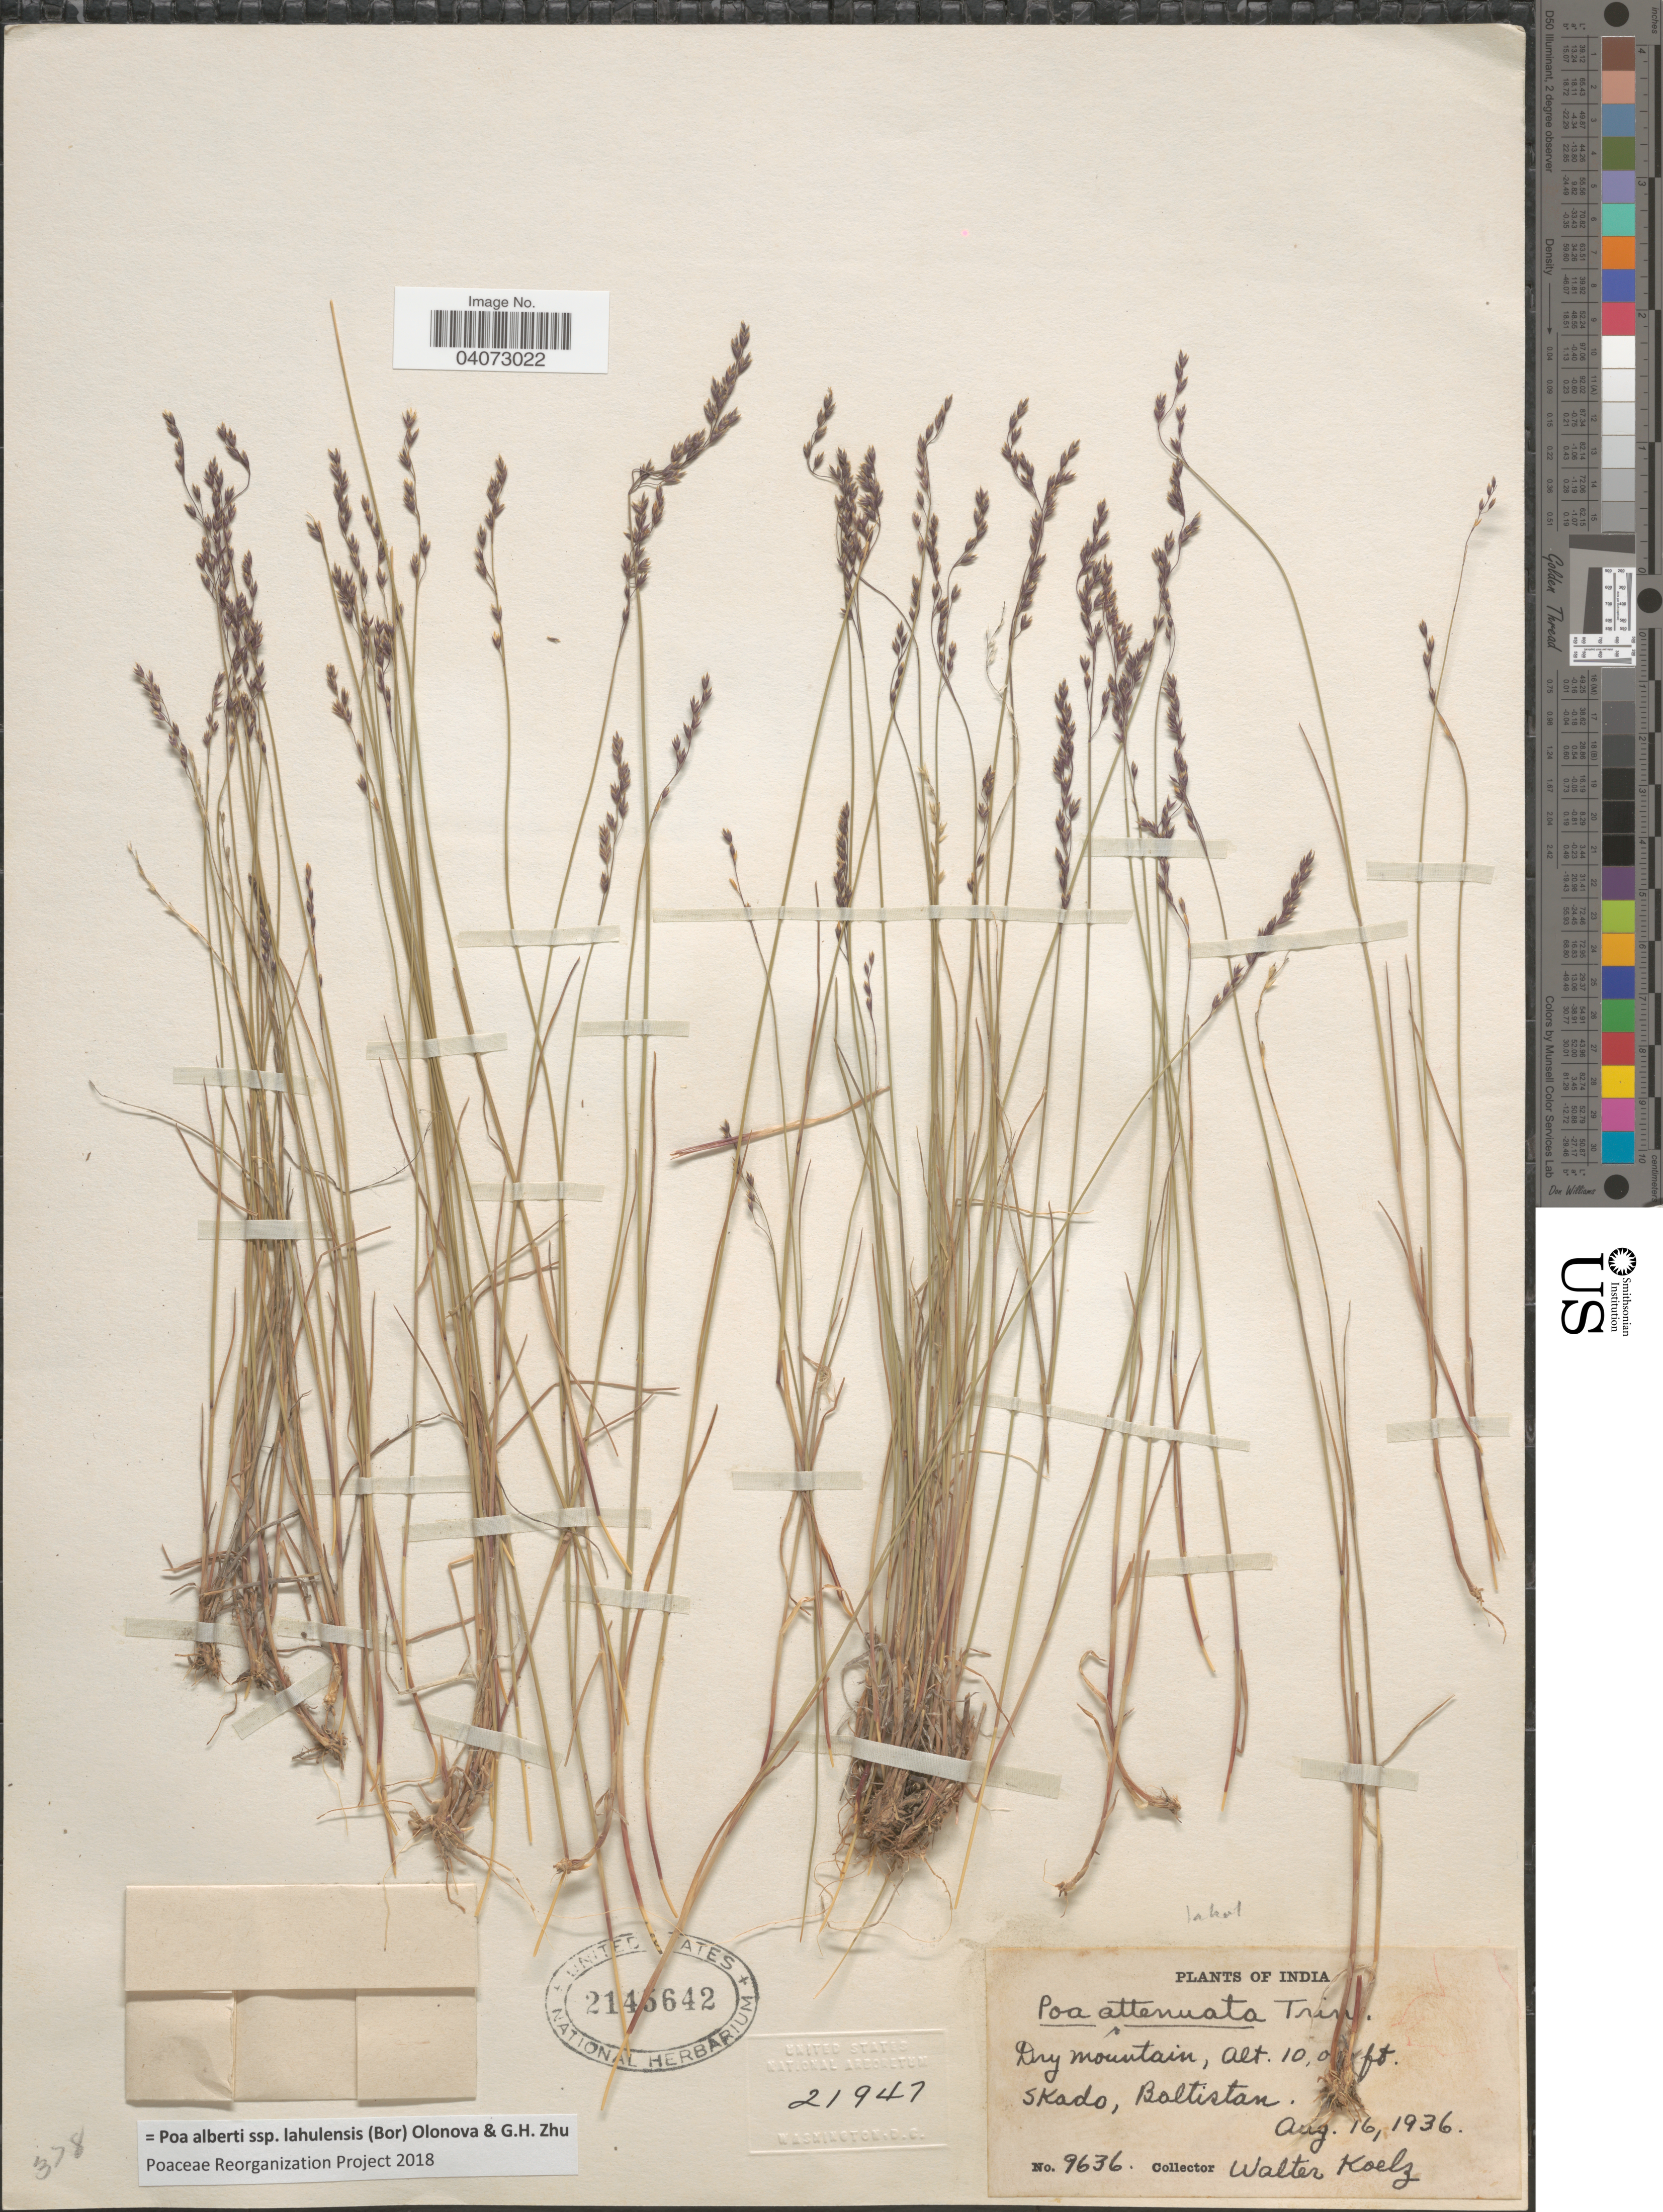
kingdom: Plantae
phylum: Tracheophyta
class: Liliopsida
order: Poales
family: Poaceae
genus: Poa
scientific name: Poa albertii subsp. lahulensis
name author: (Bor) Olonova & G.H. Zhu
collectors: W. N. Koelz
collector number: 9636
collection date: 1936-08-16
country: India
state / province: Jammu and Kashmir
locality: Dry mountain. Skado, Baltistan.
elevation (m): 30